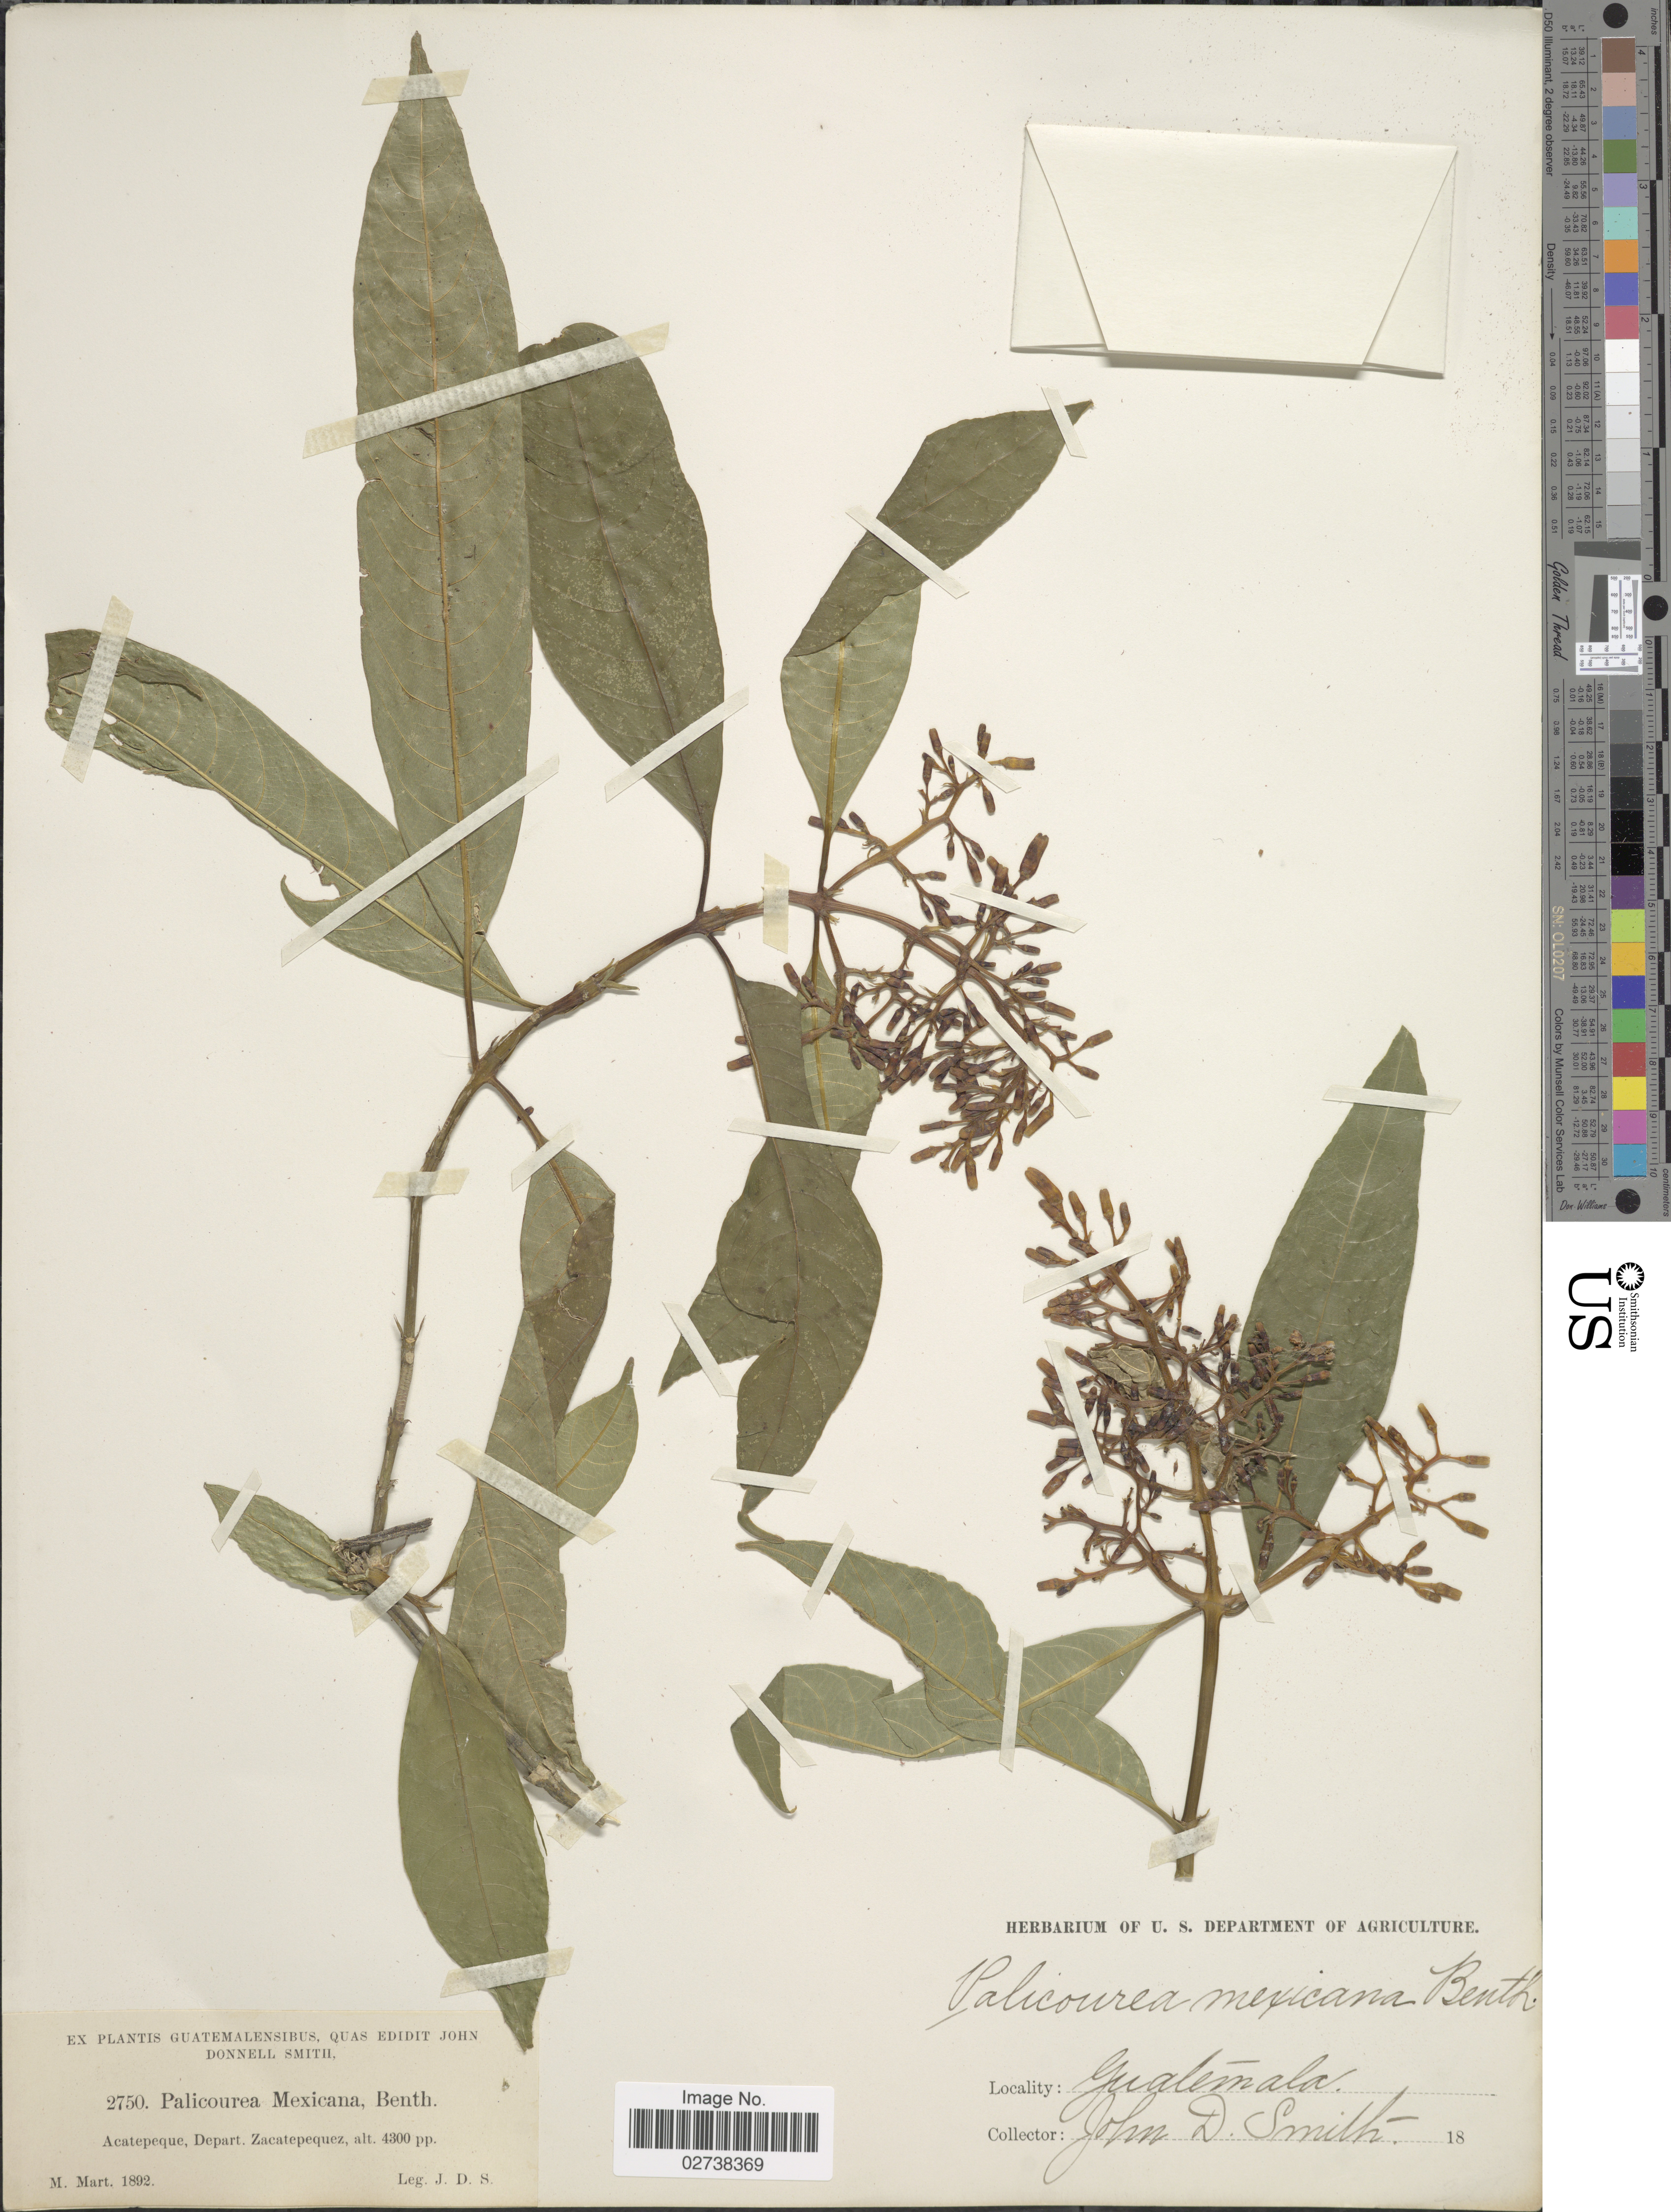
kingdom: Plantae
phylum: Tracheophyta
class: Magnoliopsida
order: Gentianales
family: Rubiaceae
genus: Palicourea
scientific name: Palicourea galeottiana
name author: M. Martens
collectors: J. Donnell Smith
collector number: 2750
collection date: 1892-03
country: Guatemala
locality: Acatepeque, Depart. Zacatepequez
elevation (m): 1311